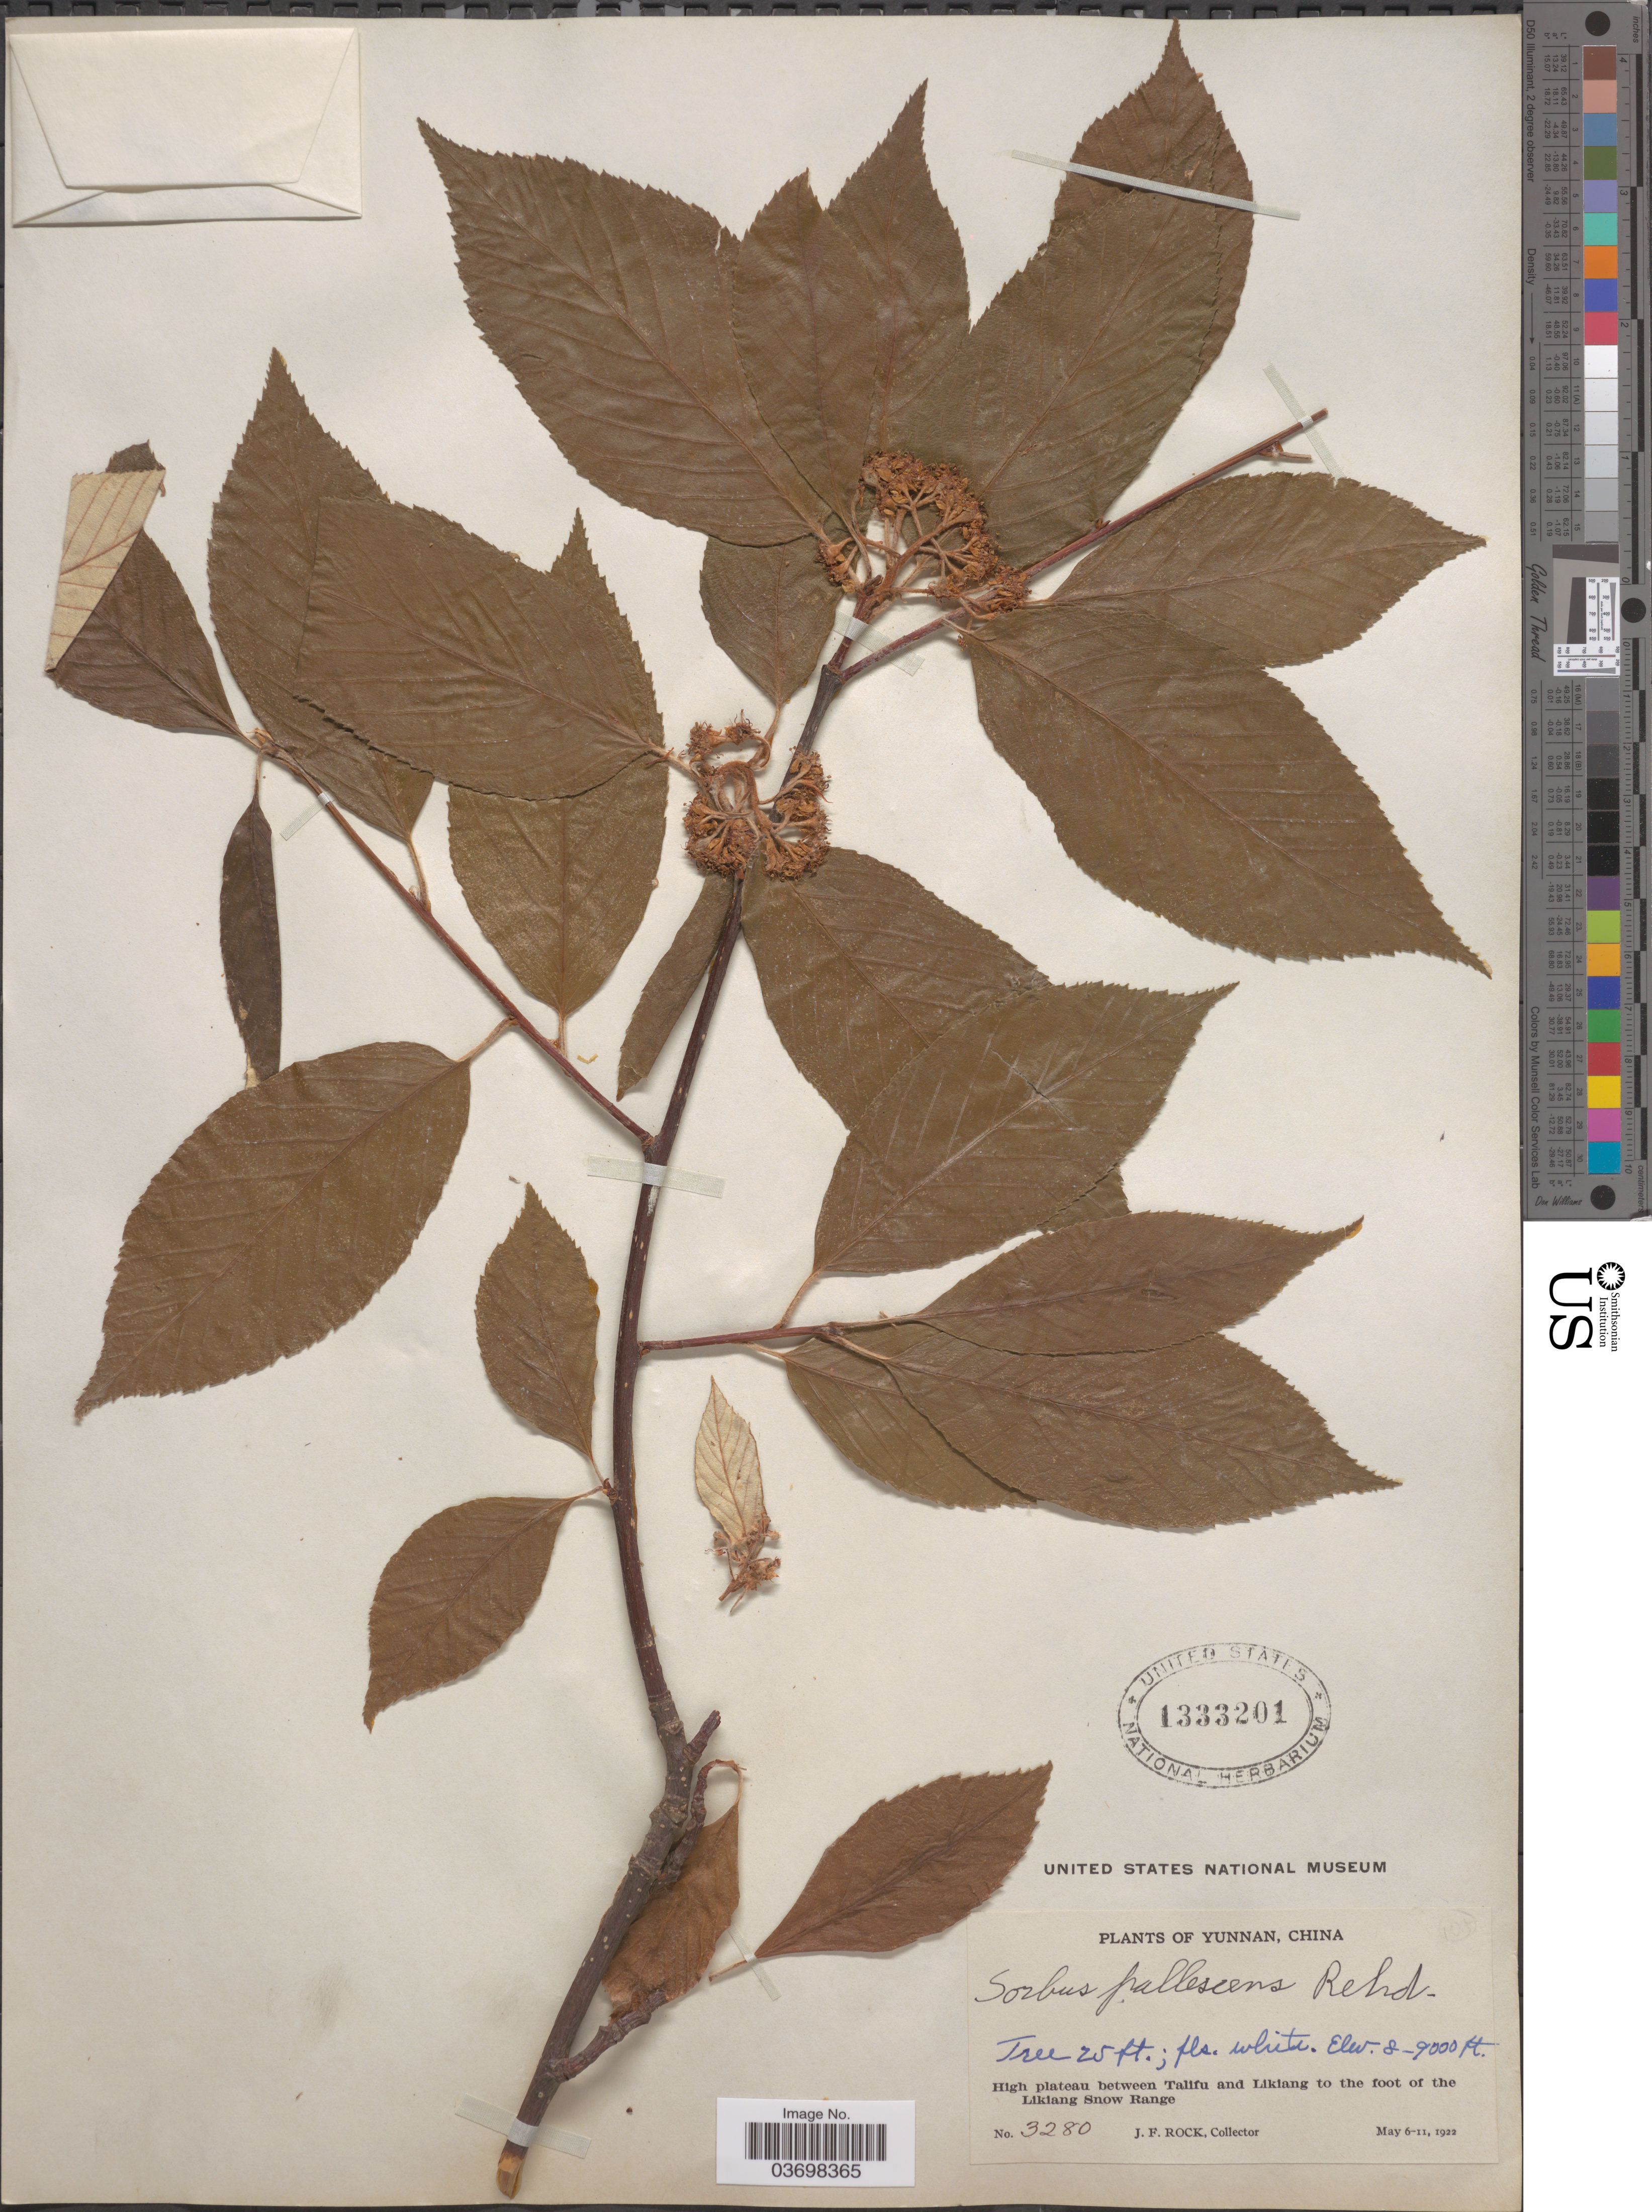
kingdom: Plantae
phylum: Tracheophyta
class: Magnoliopsida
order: Rosales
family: Rosaceae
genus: Sorbus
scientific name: Sorbus pallescens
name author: Rehder in Sarg.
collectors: J. Rock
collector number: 3280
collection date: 1922-05-06/1922-05-11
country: China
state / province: Yunnan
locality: High plateau between Talifu and Likiang to the foot of the Likiang Snow Range.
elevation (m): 2438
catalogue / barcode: US 1333201